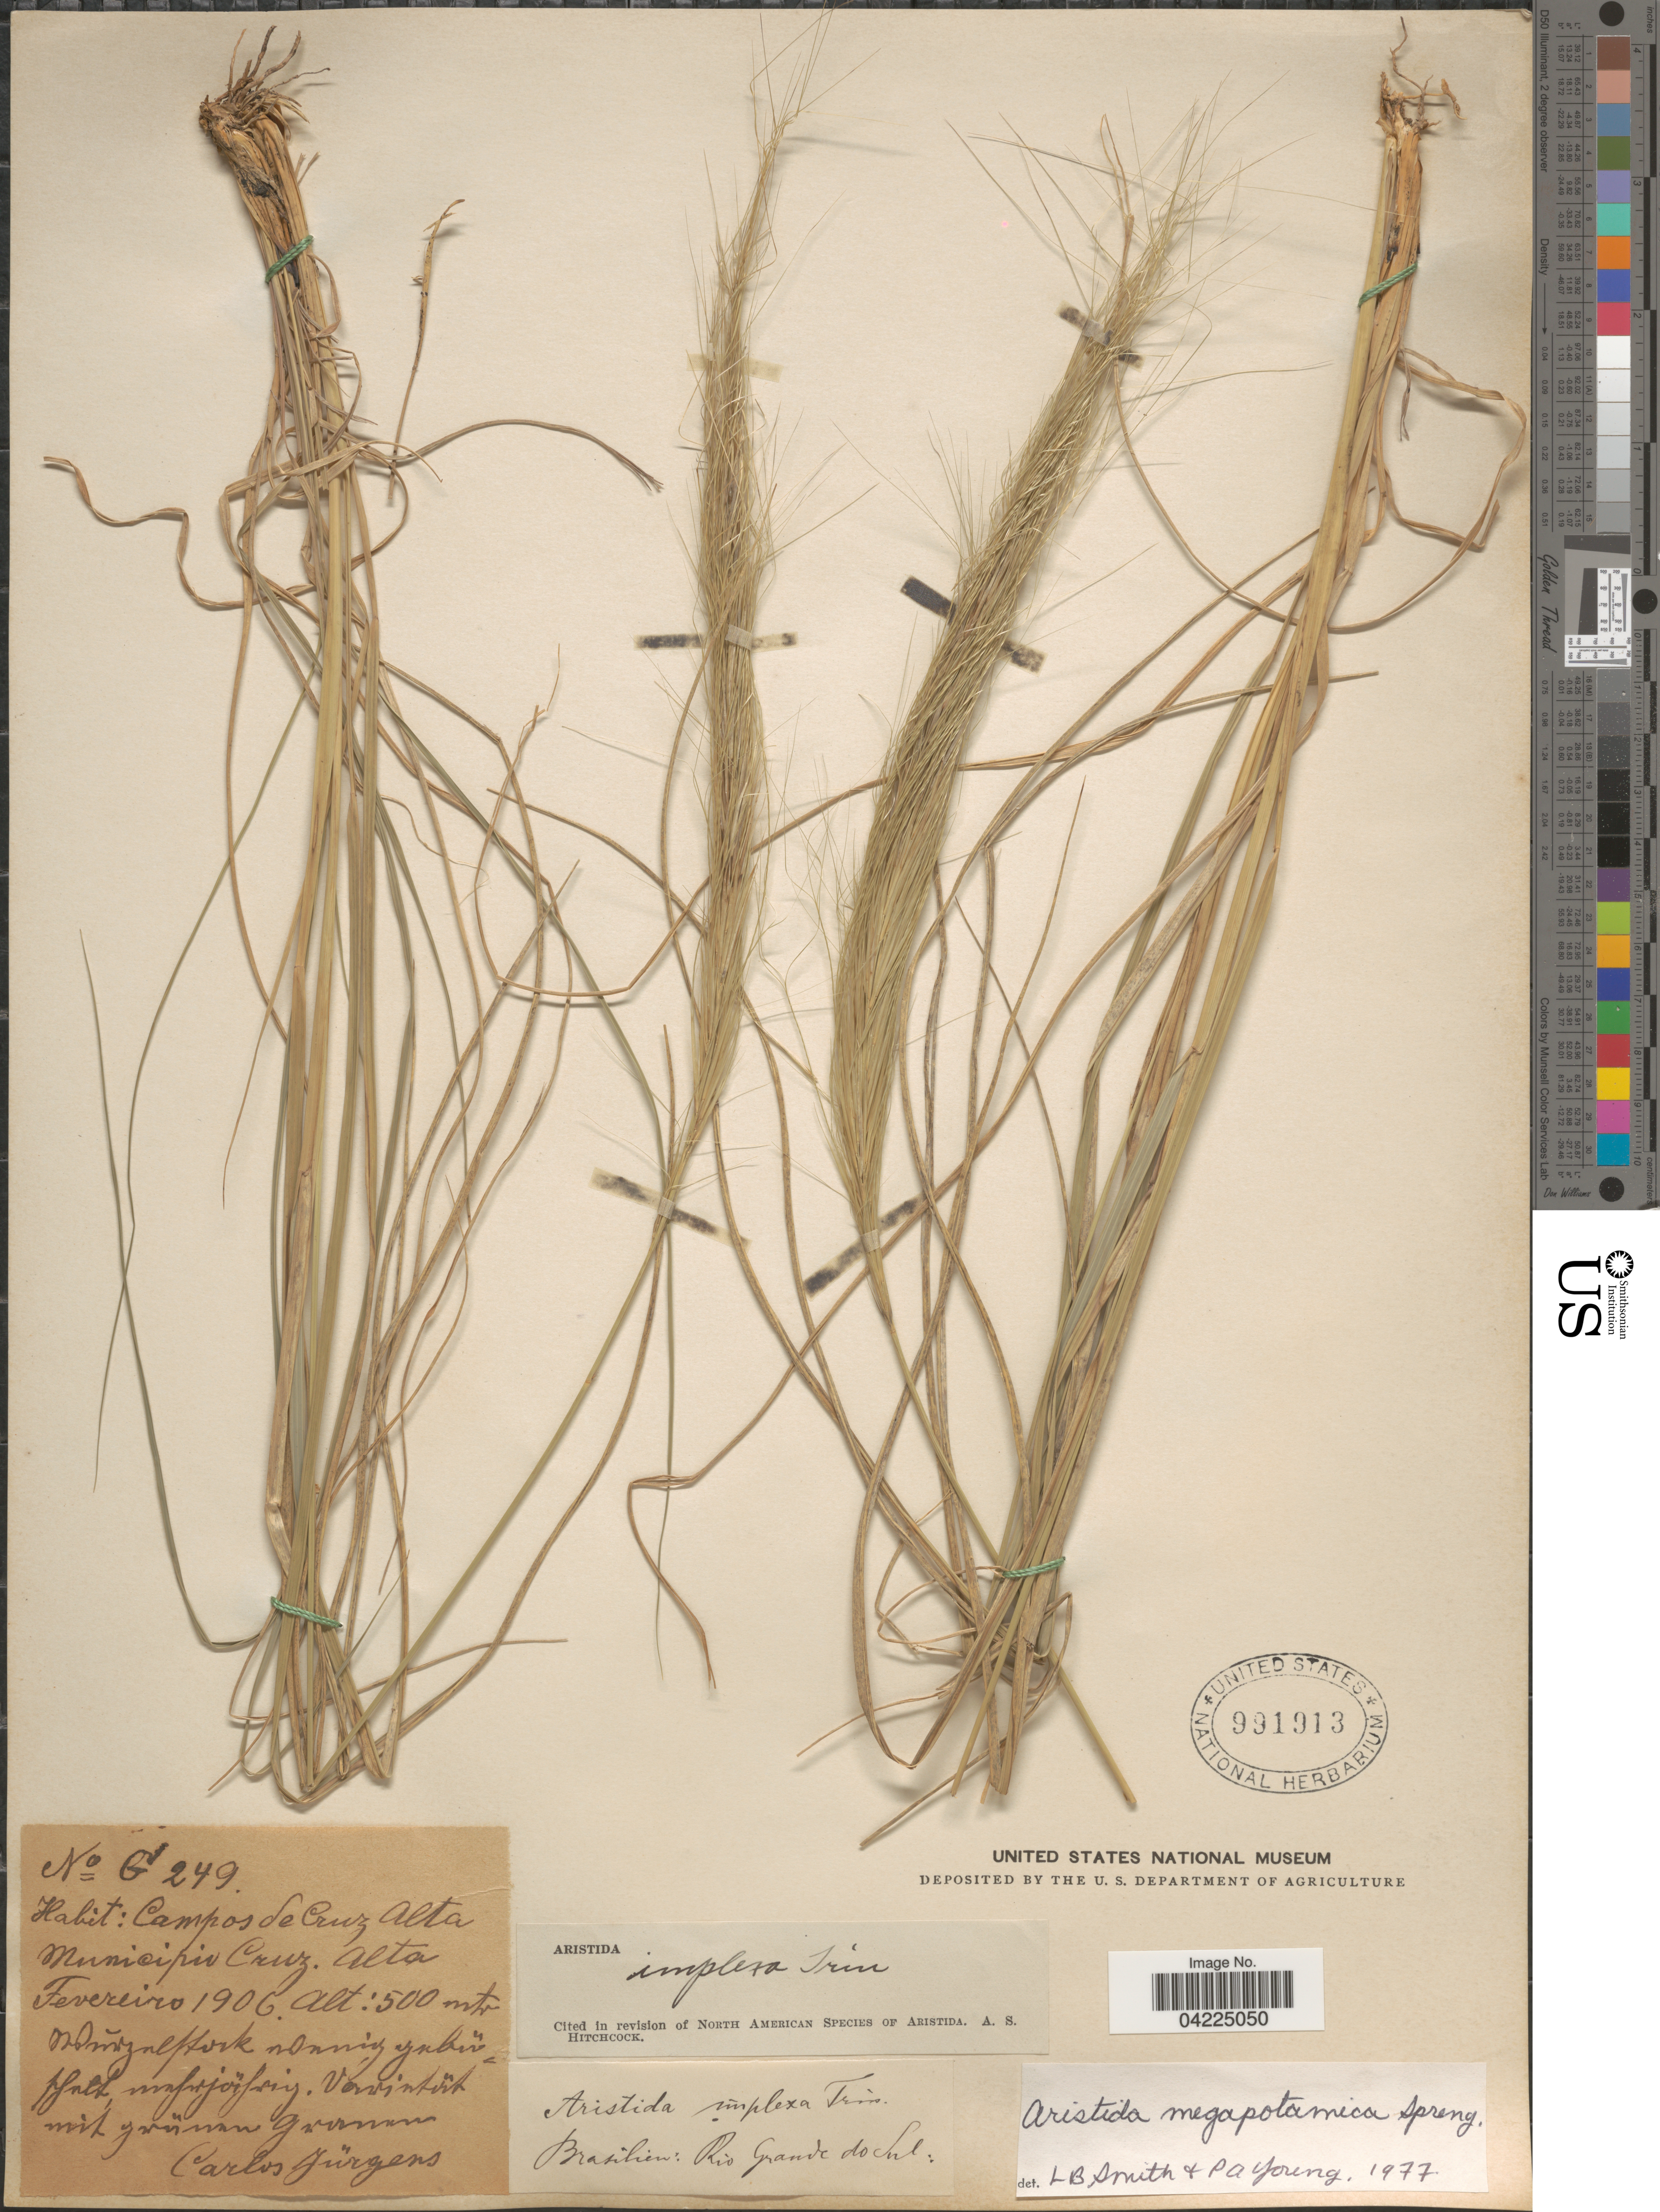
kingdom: Plantae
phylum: Tracheophyta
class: Liliopsida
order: Poales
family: Poaceae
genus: Aristida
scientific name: Aristida megapotamica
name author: Spreng.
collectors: C. Jürgens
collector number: G249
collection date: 1906-02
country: Argentina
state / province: Santa Cruz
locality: Campos de Cruz, Alta Municipio Cruz.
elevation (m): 500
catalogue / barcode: US 991913